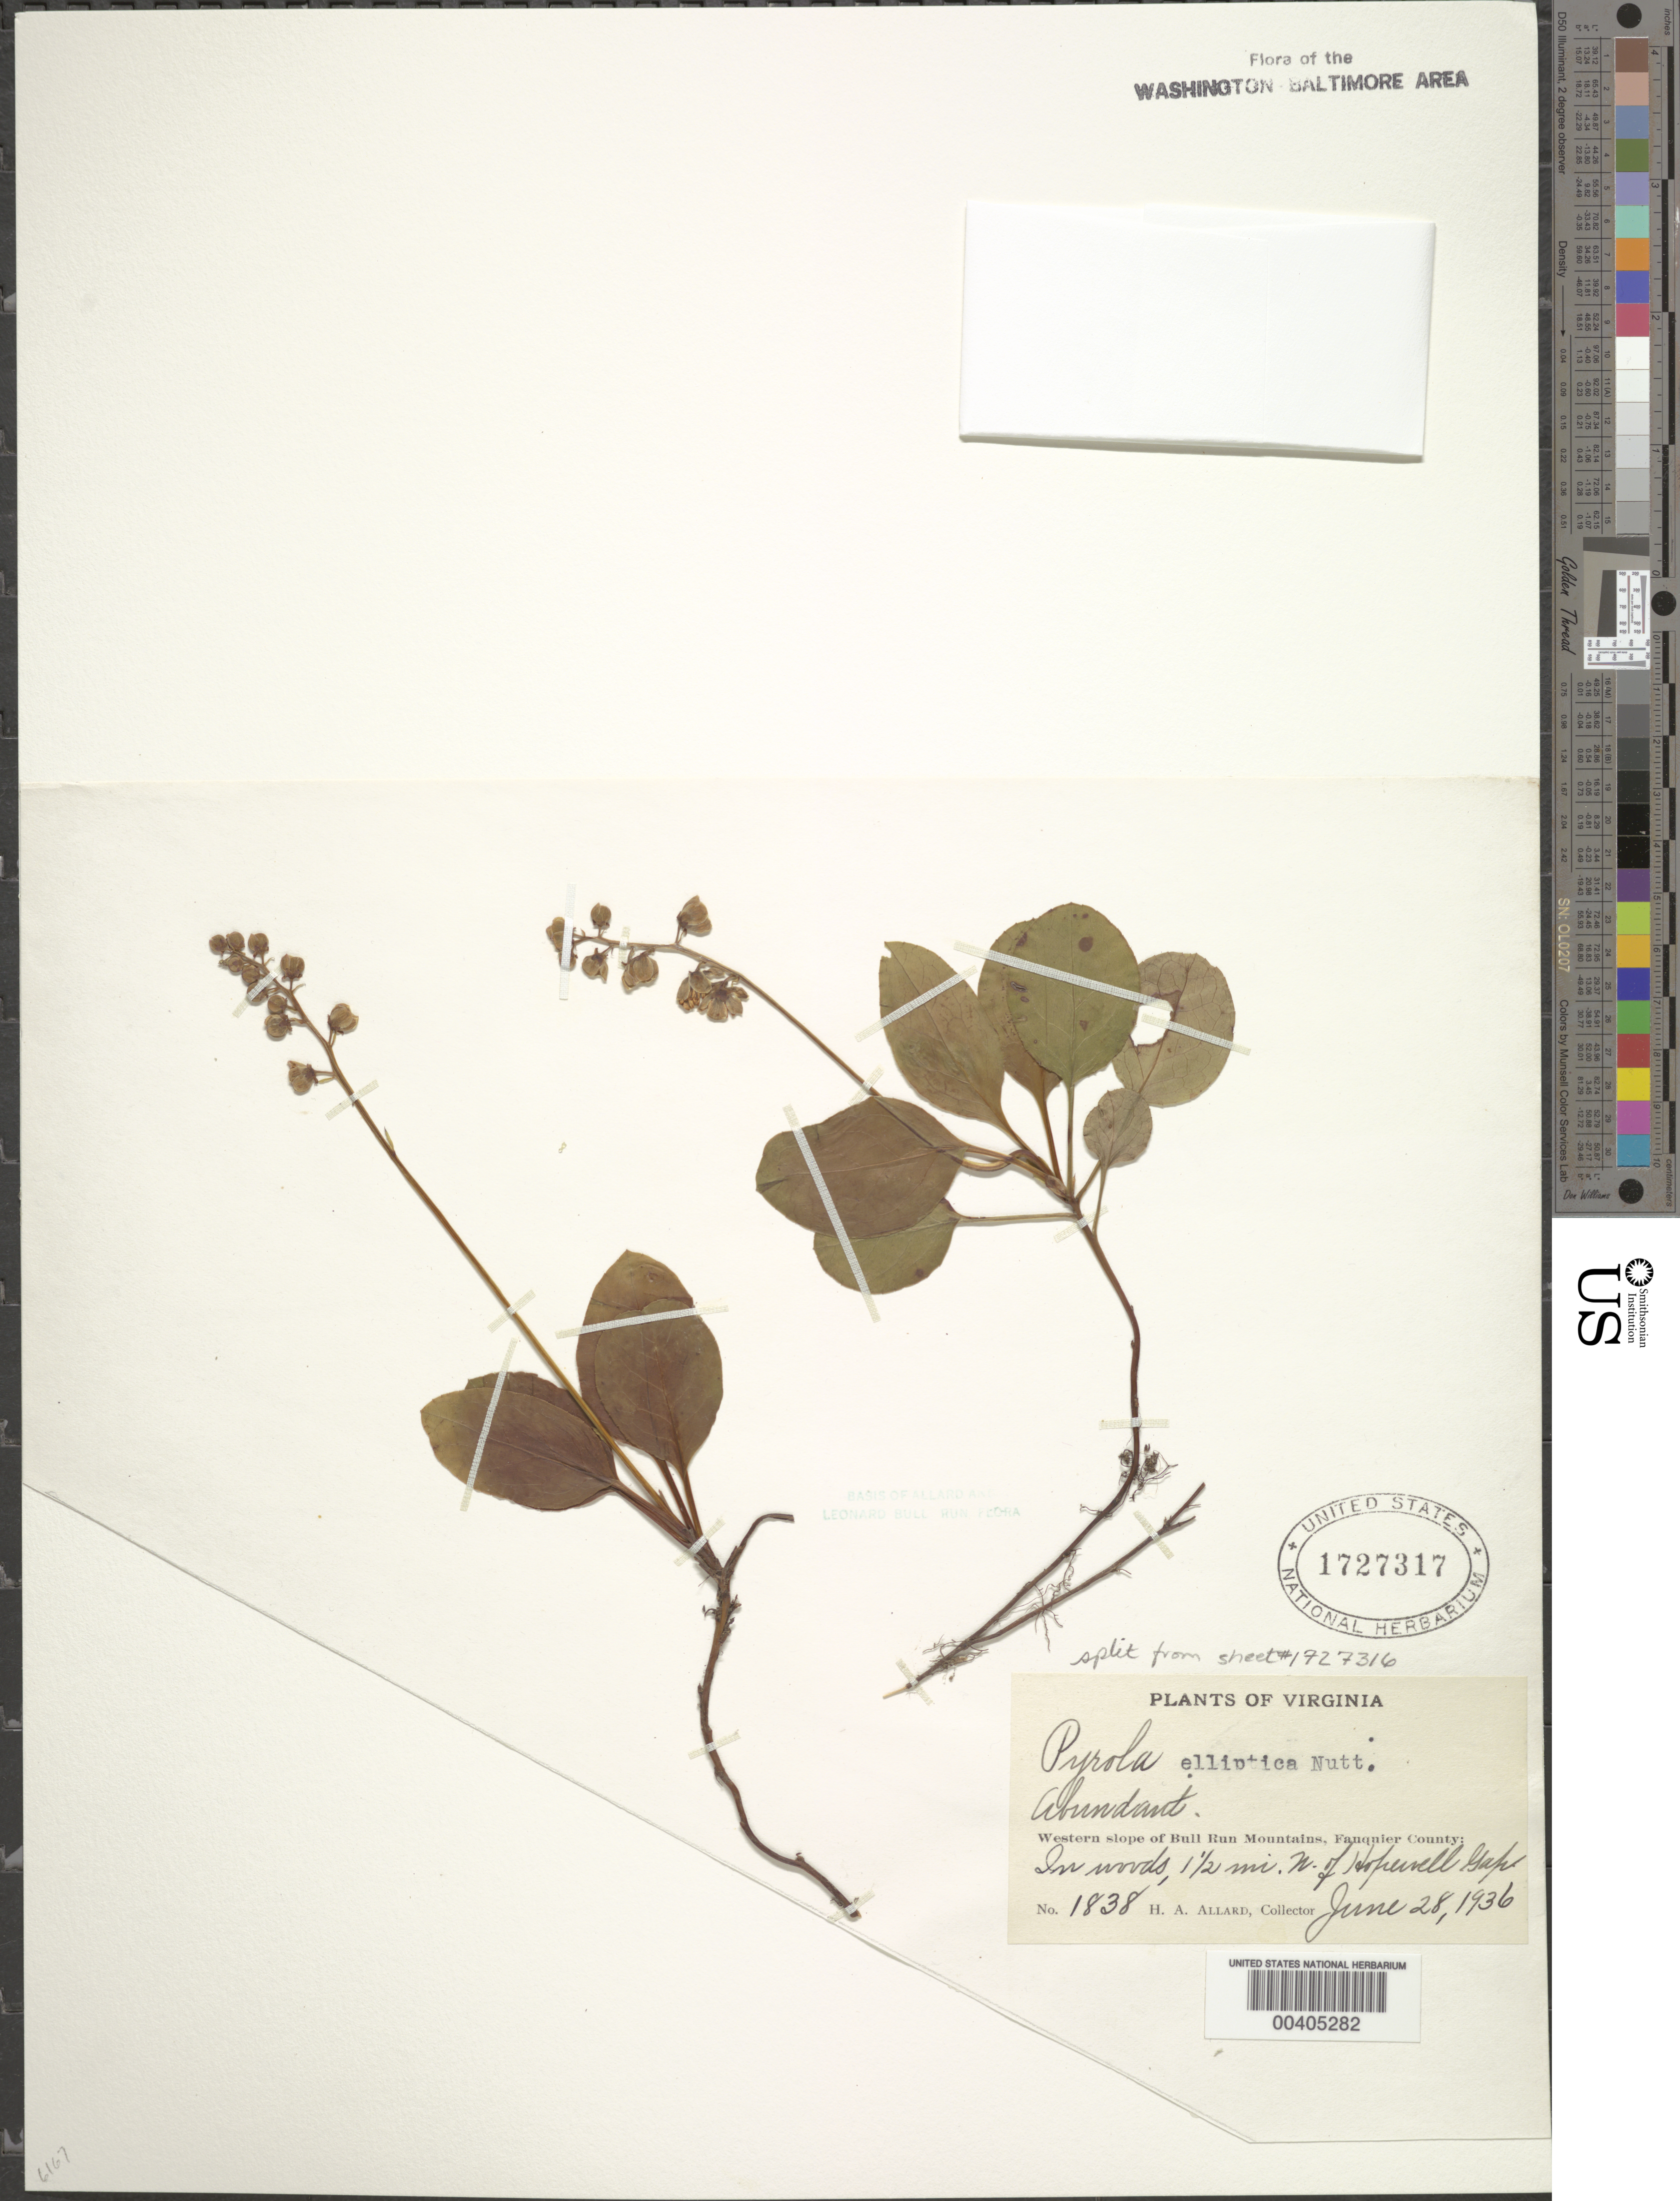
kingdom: Plantae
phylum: Tracheophyta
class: Magnoliopsida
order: Ericales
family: Ericaceae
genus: Pyrola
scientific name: Pyrola elliptica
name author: Nutt.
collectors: H. A. Allard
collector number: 1838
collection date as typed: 28 Jun 1936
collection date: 1936-06-28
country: United States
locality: North of Hopewell Gap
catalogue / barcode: US 1727317